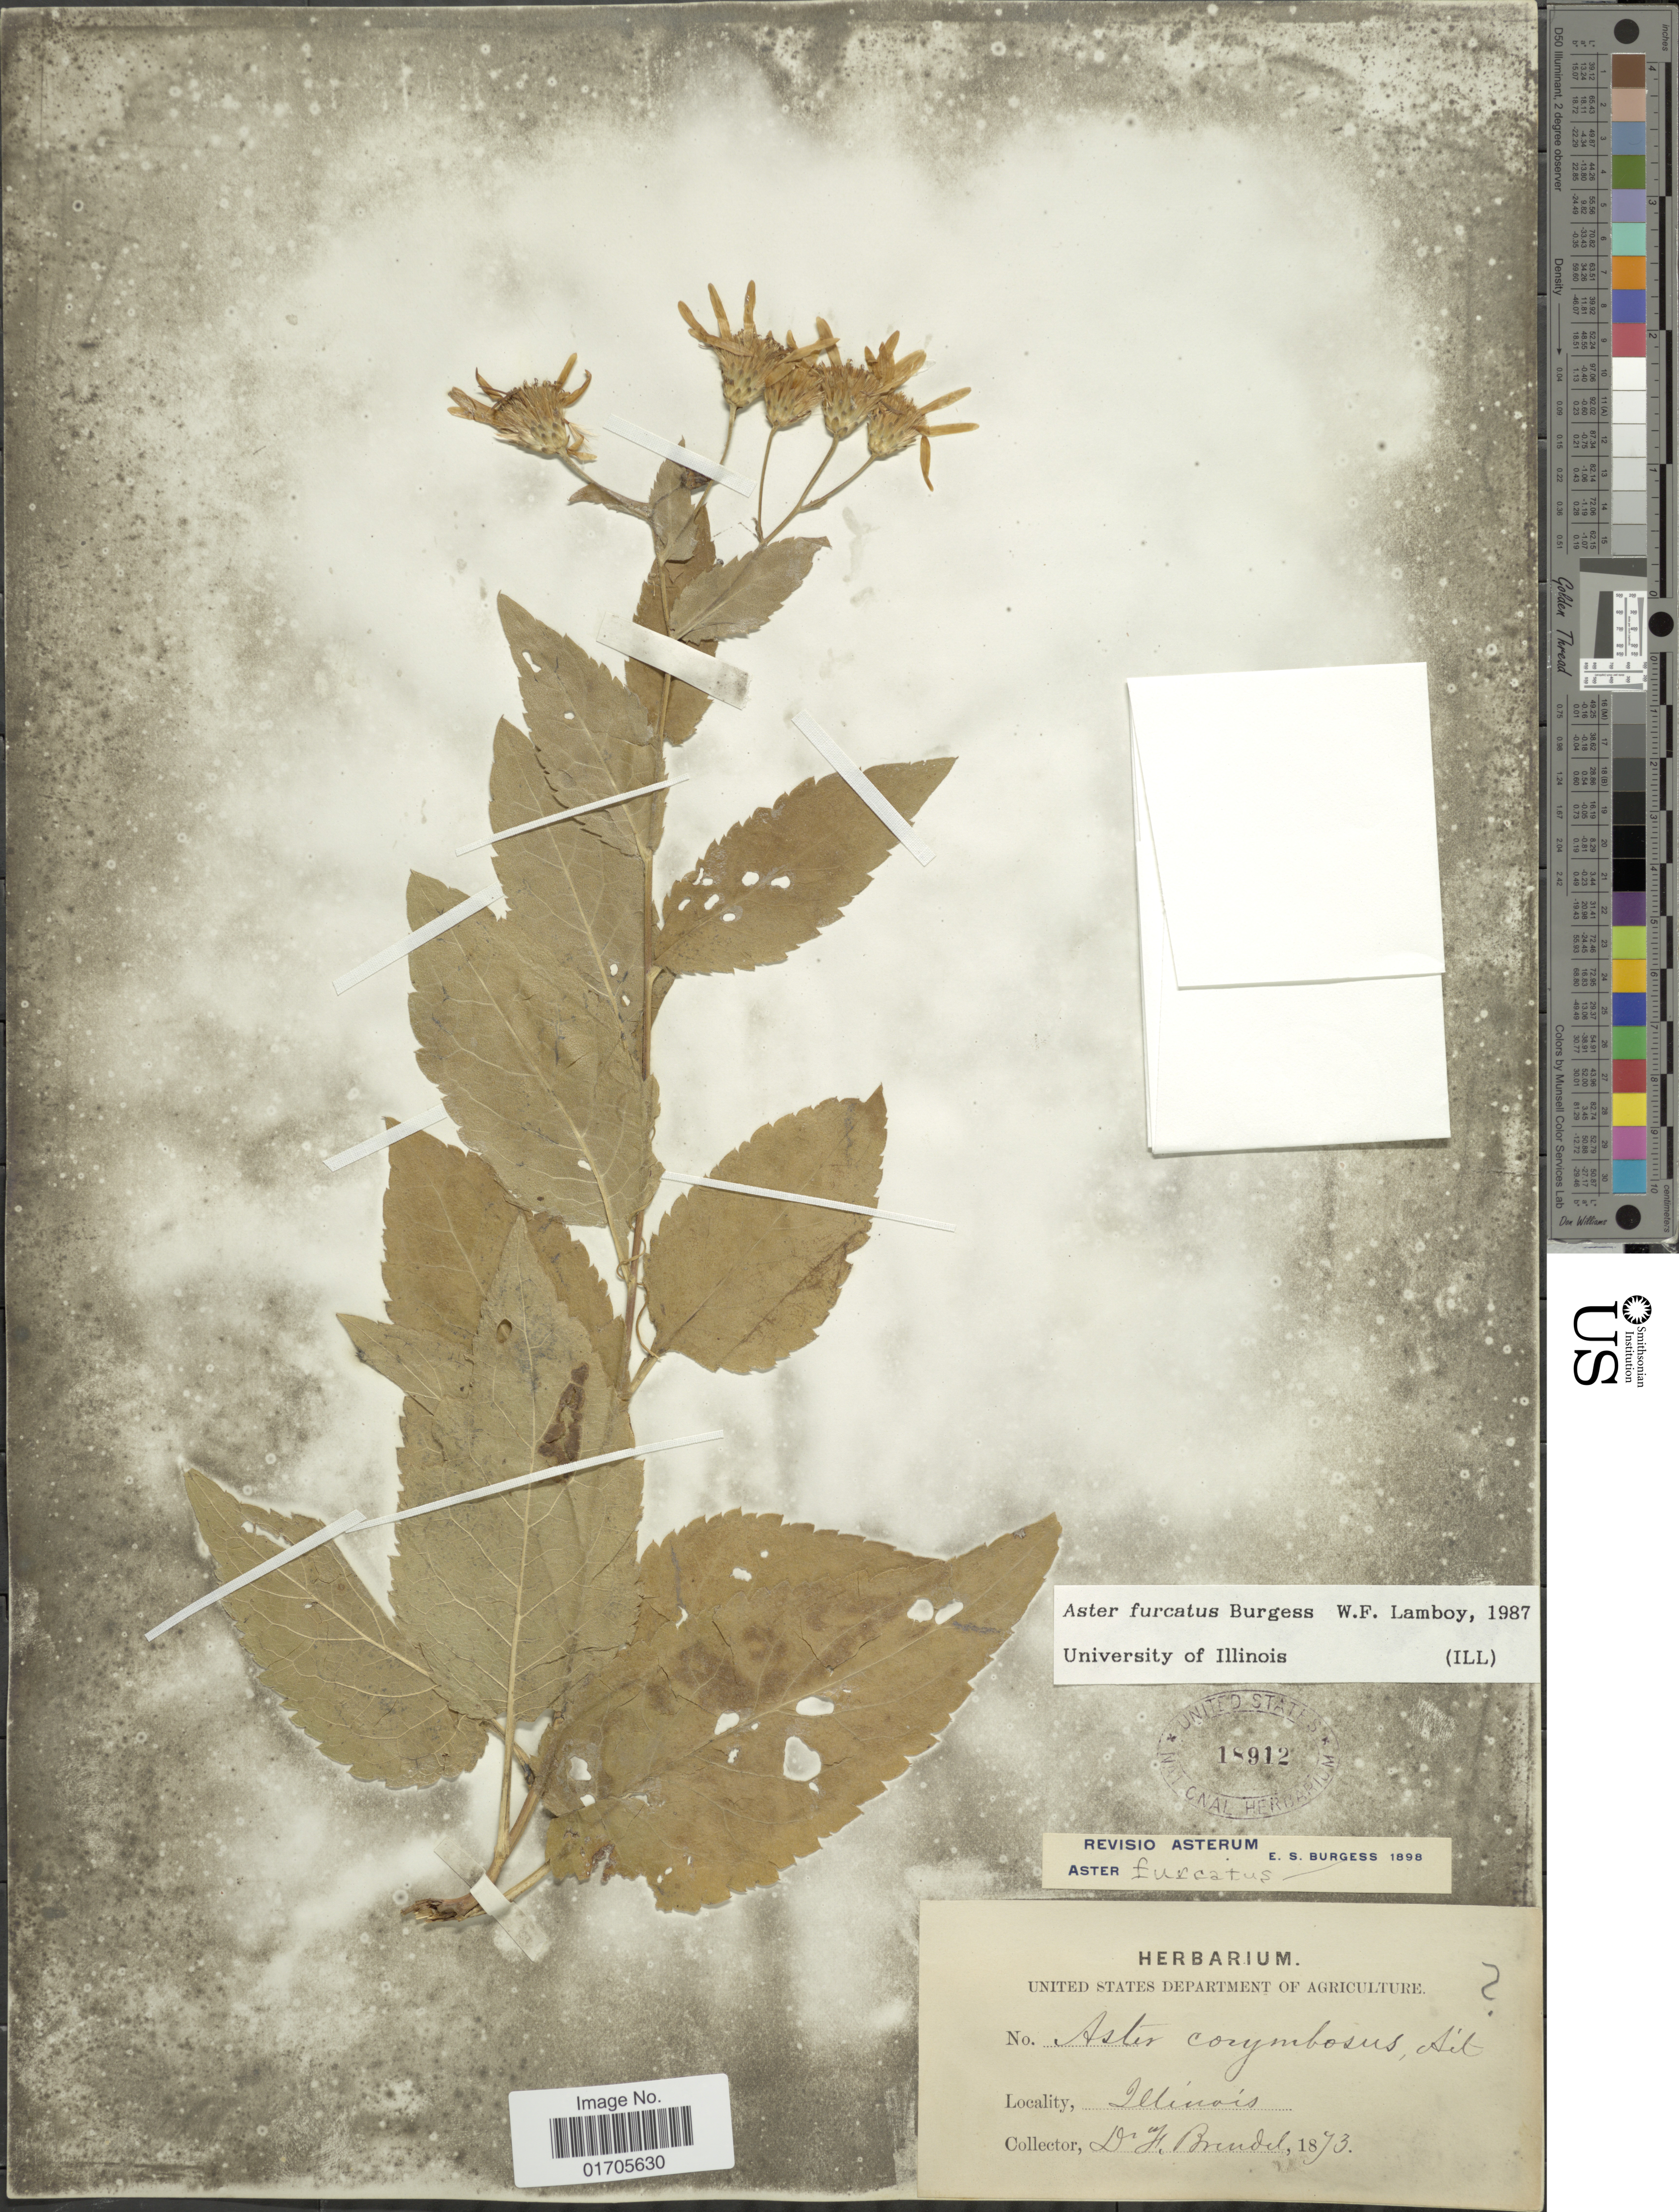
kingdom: Plantae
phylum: Tracheophyta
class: Magnoliopsida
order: Asterales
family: Asteraceae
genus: Eurybia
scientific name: Eurybia furcata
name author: G.L. Nesom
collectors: F. Brendel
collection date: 1873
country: United States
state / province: Illinois